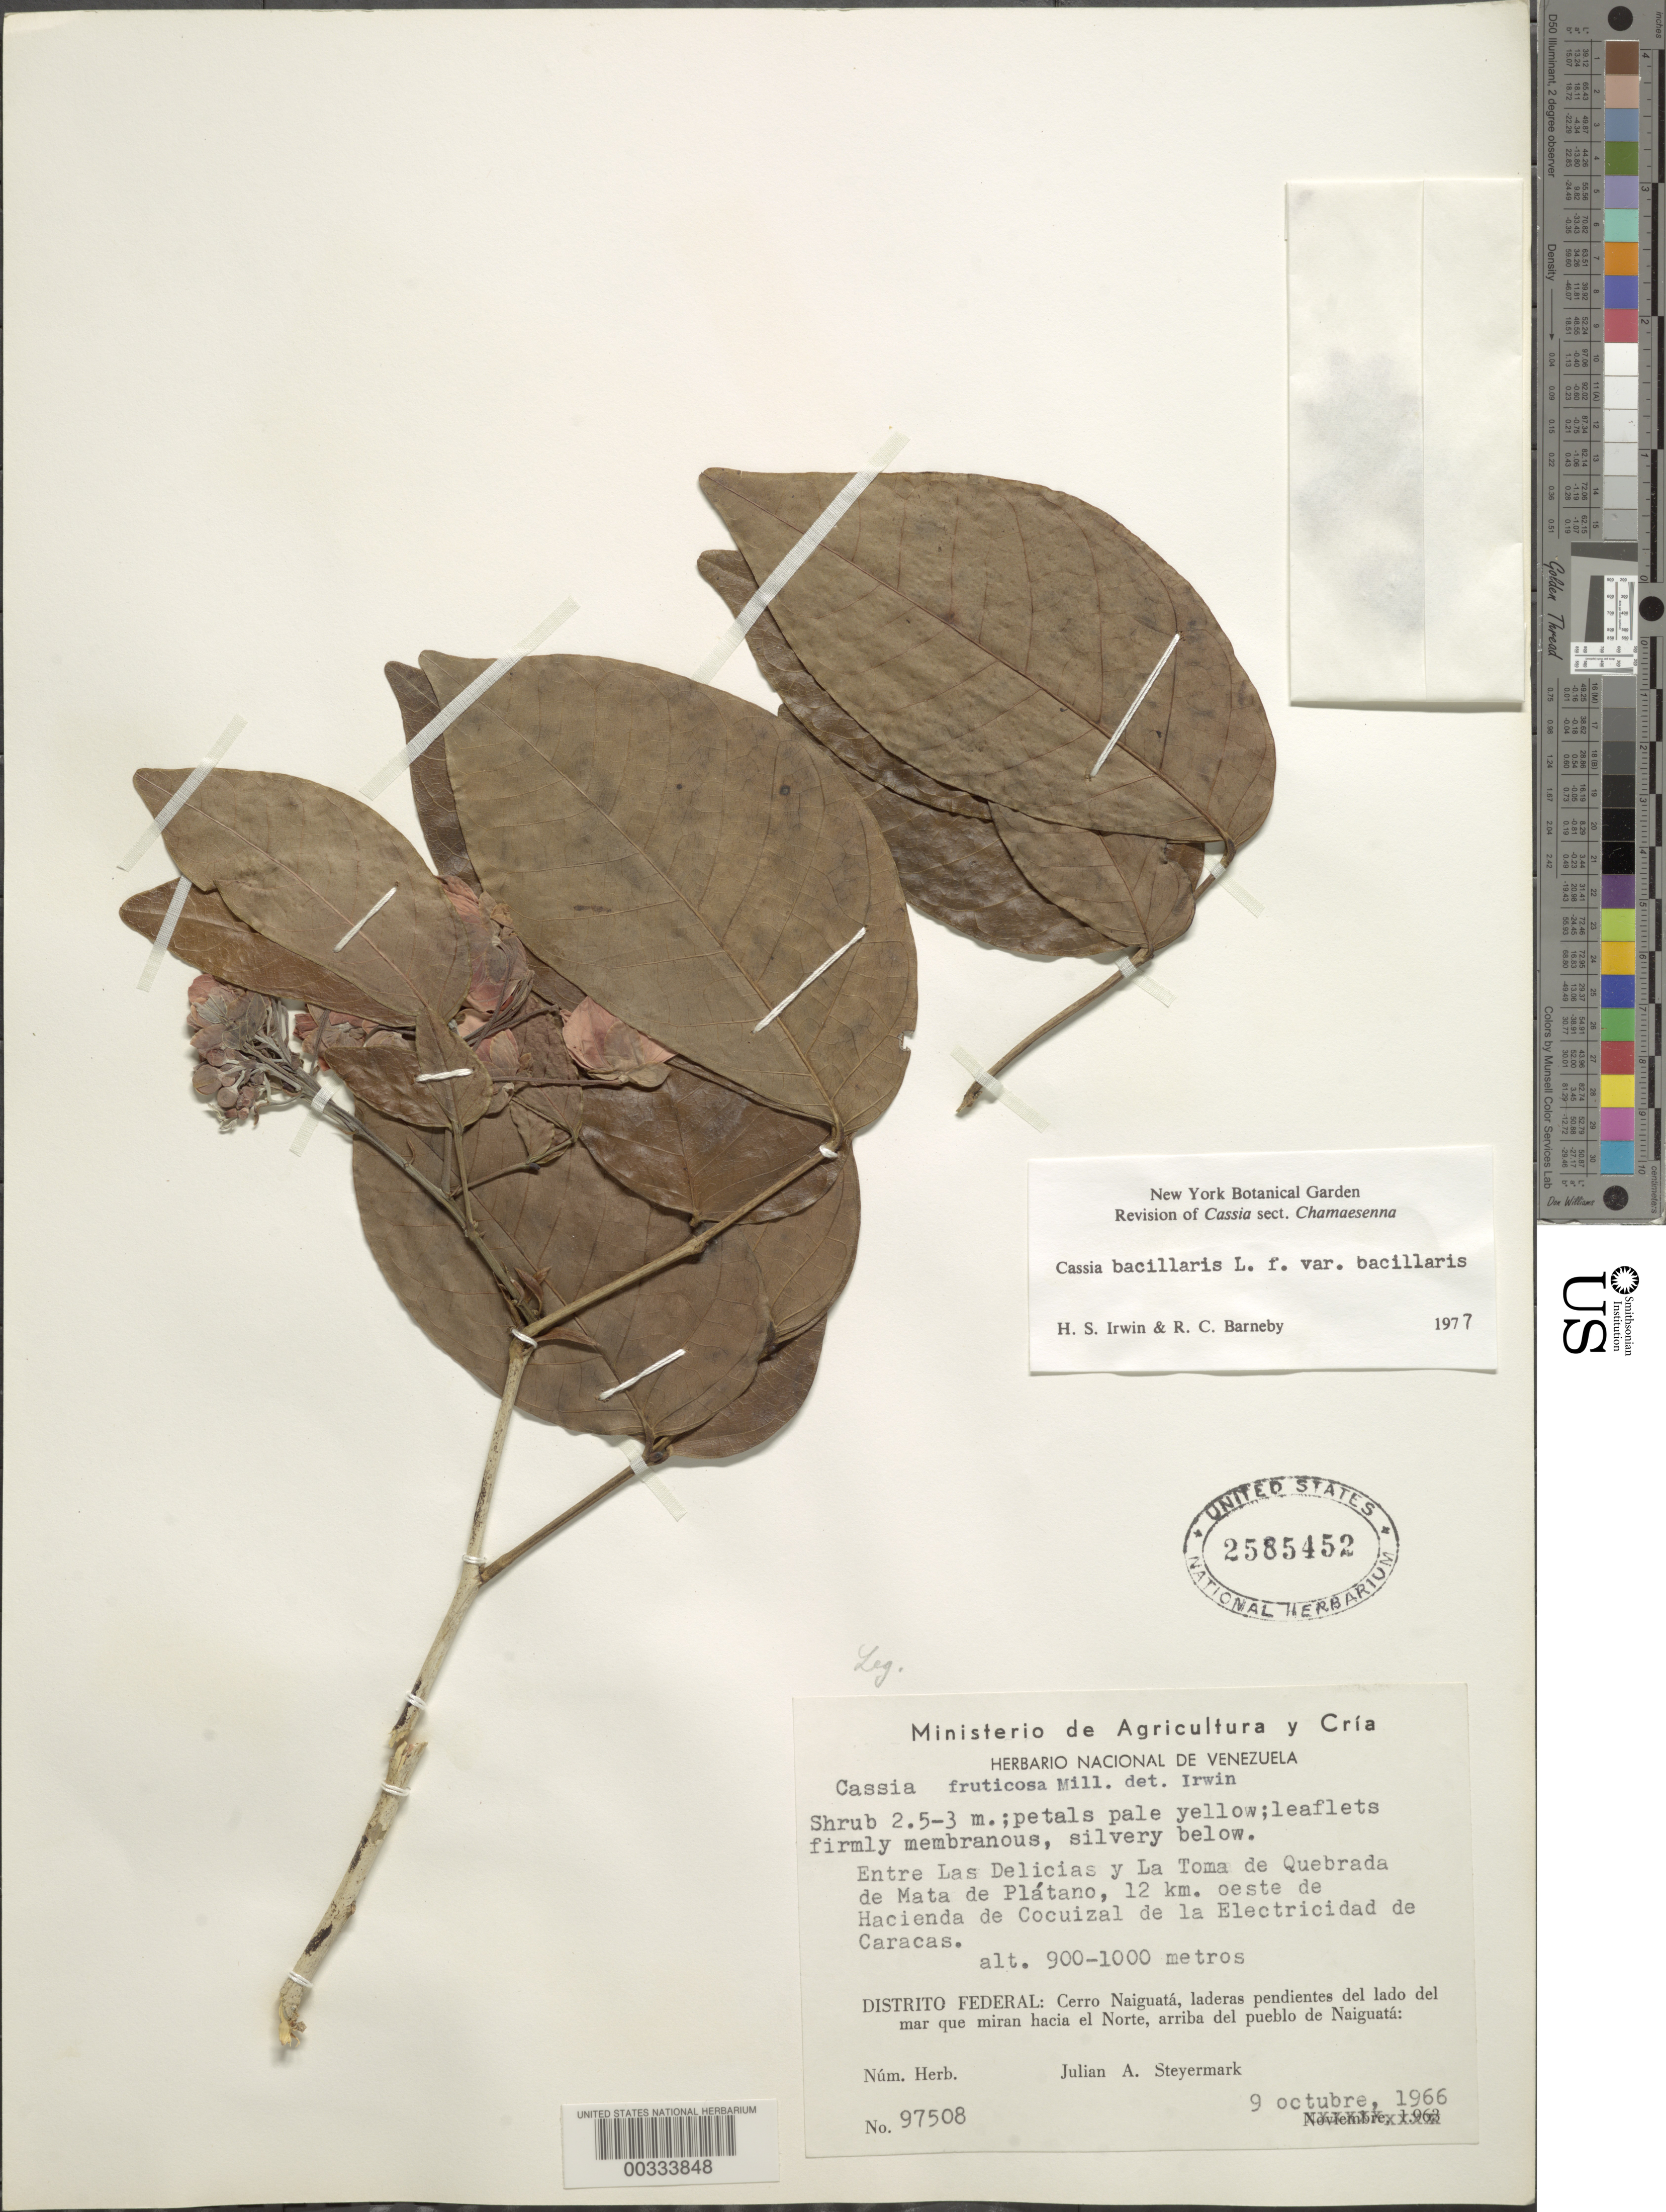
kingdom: Plantae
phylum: Tracheophyta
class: Magnoliopsida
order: Fabales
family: Fabaceae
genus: Senna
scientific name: Senna bacillaris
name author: (L. f.) H.S. Irwin & Barneby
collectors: J. Steyermark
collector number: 97508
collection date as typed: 09 Oct 1966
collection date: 1966-10-09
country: Venezuela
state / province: Distrito Federal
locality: Between las delicias and la toma de quebrada de mata de platano, 12 km e of hacienda de cocuizal de la elctricidad de caracas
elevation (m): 900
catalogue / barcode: US 2585452